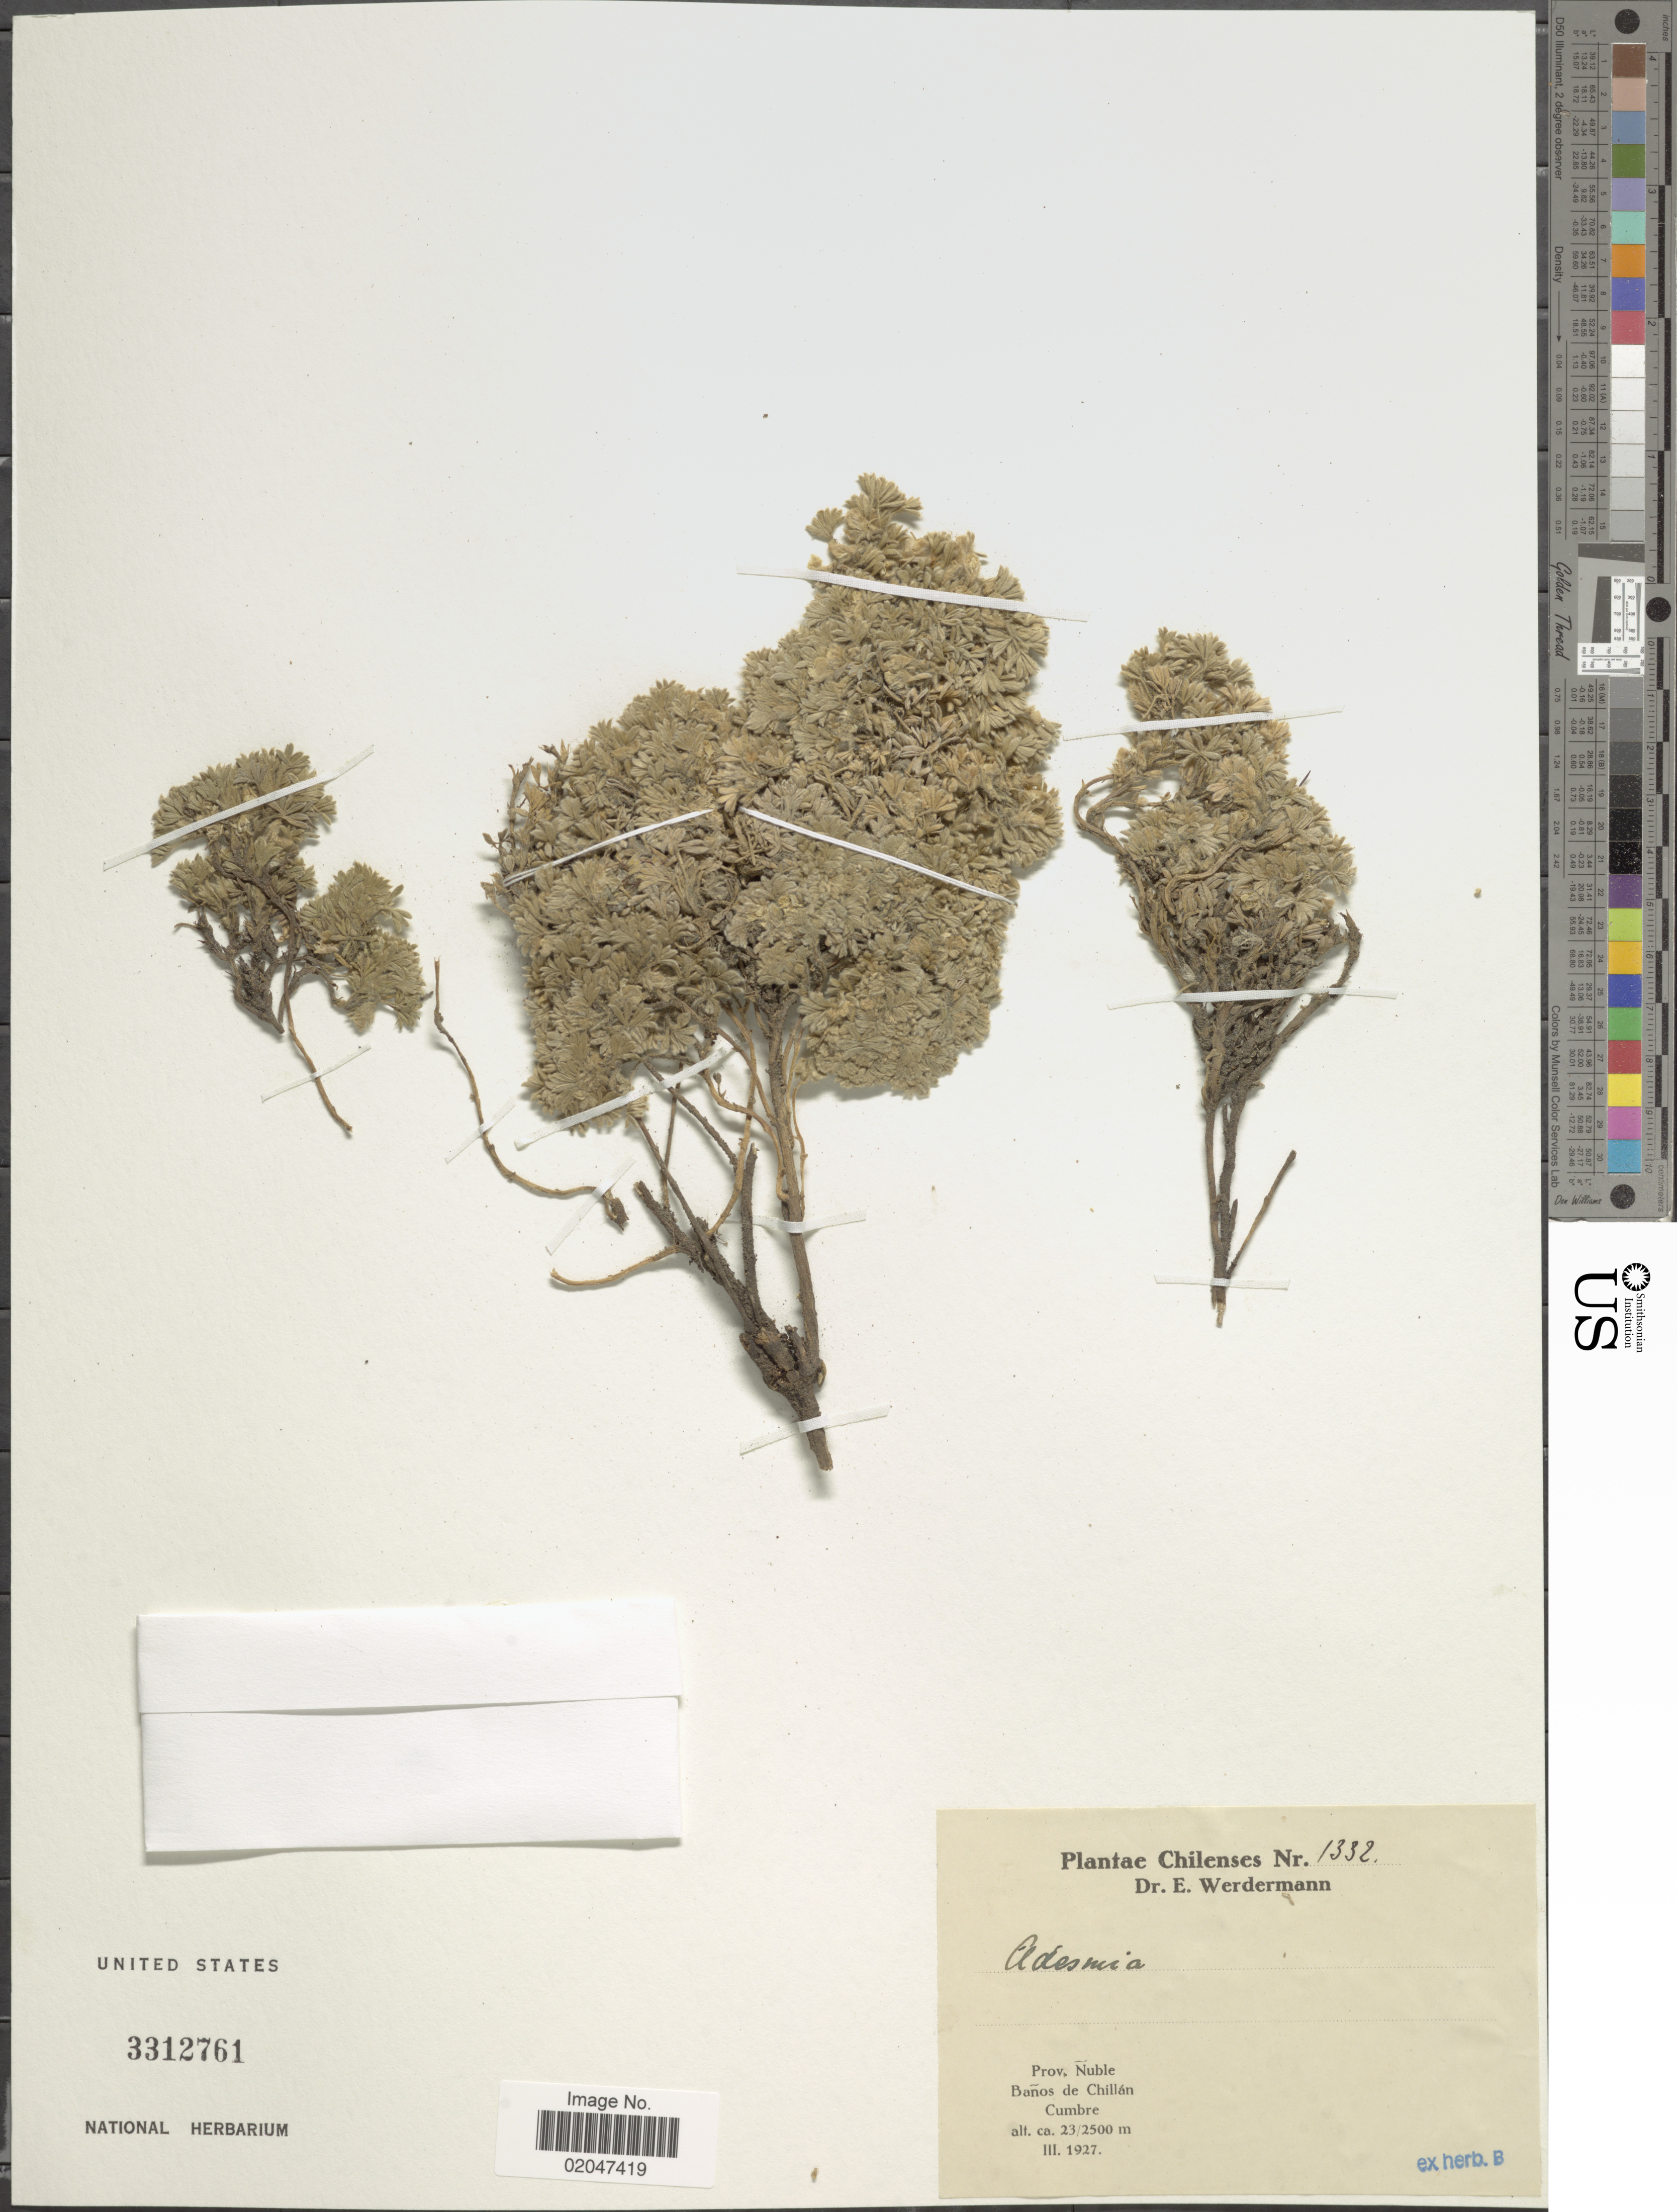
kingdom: Plantae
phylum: Tracheophyta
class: Magnoliopsida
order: Fabales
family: Fabaceae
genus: Adesmia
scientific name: Adesmia sp.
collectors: E. Werdermann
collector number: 1332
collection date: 1927-03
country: Chile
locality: Chilenses. Prov. Nuble. Banos de Chillan. Cumbre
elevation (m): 2300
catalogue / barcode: US 3312761